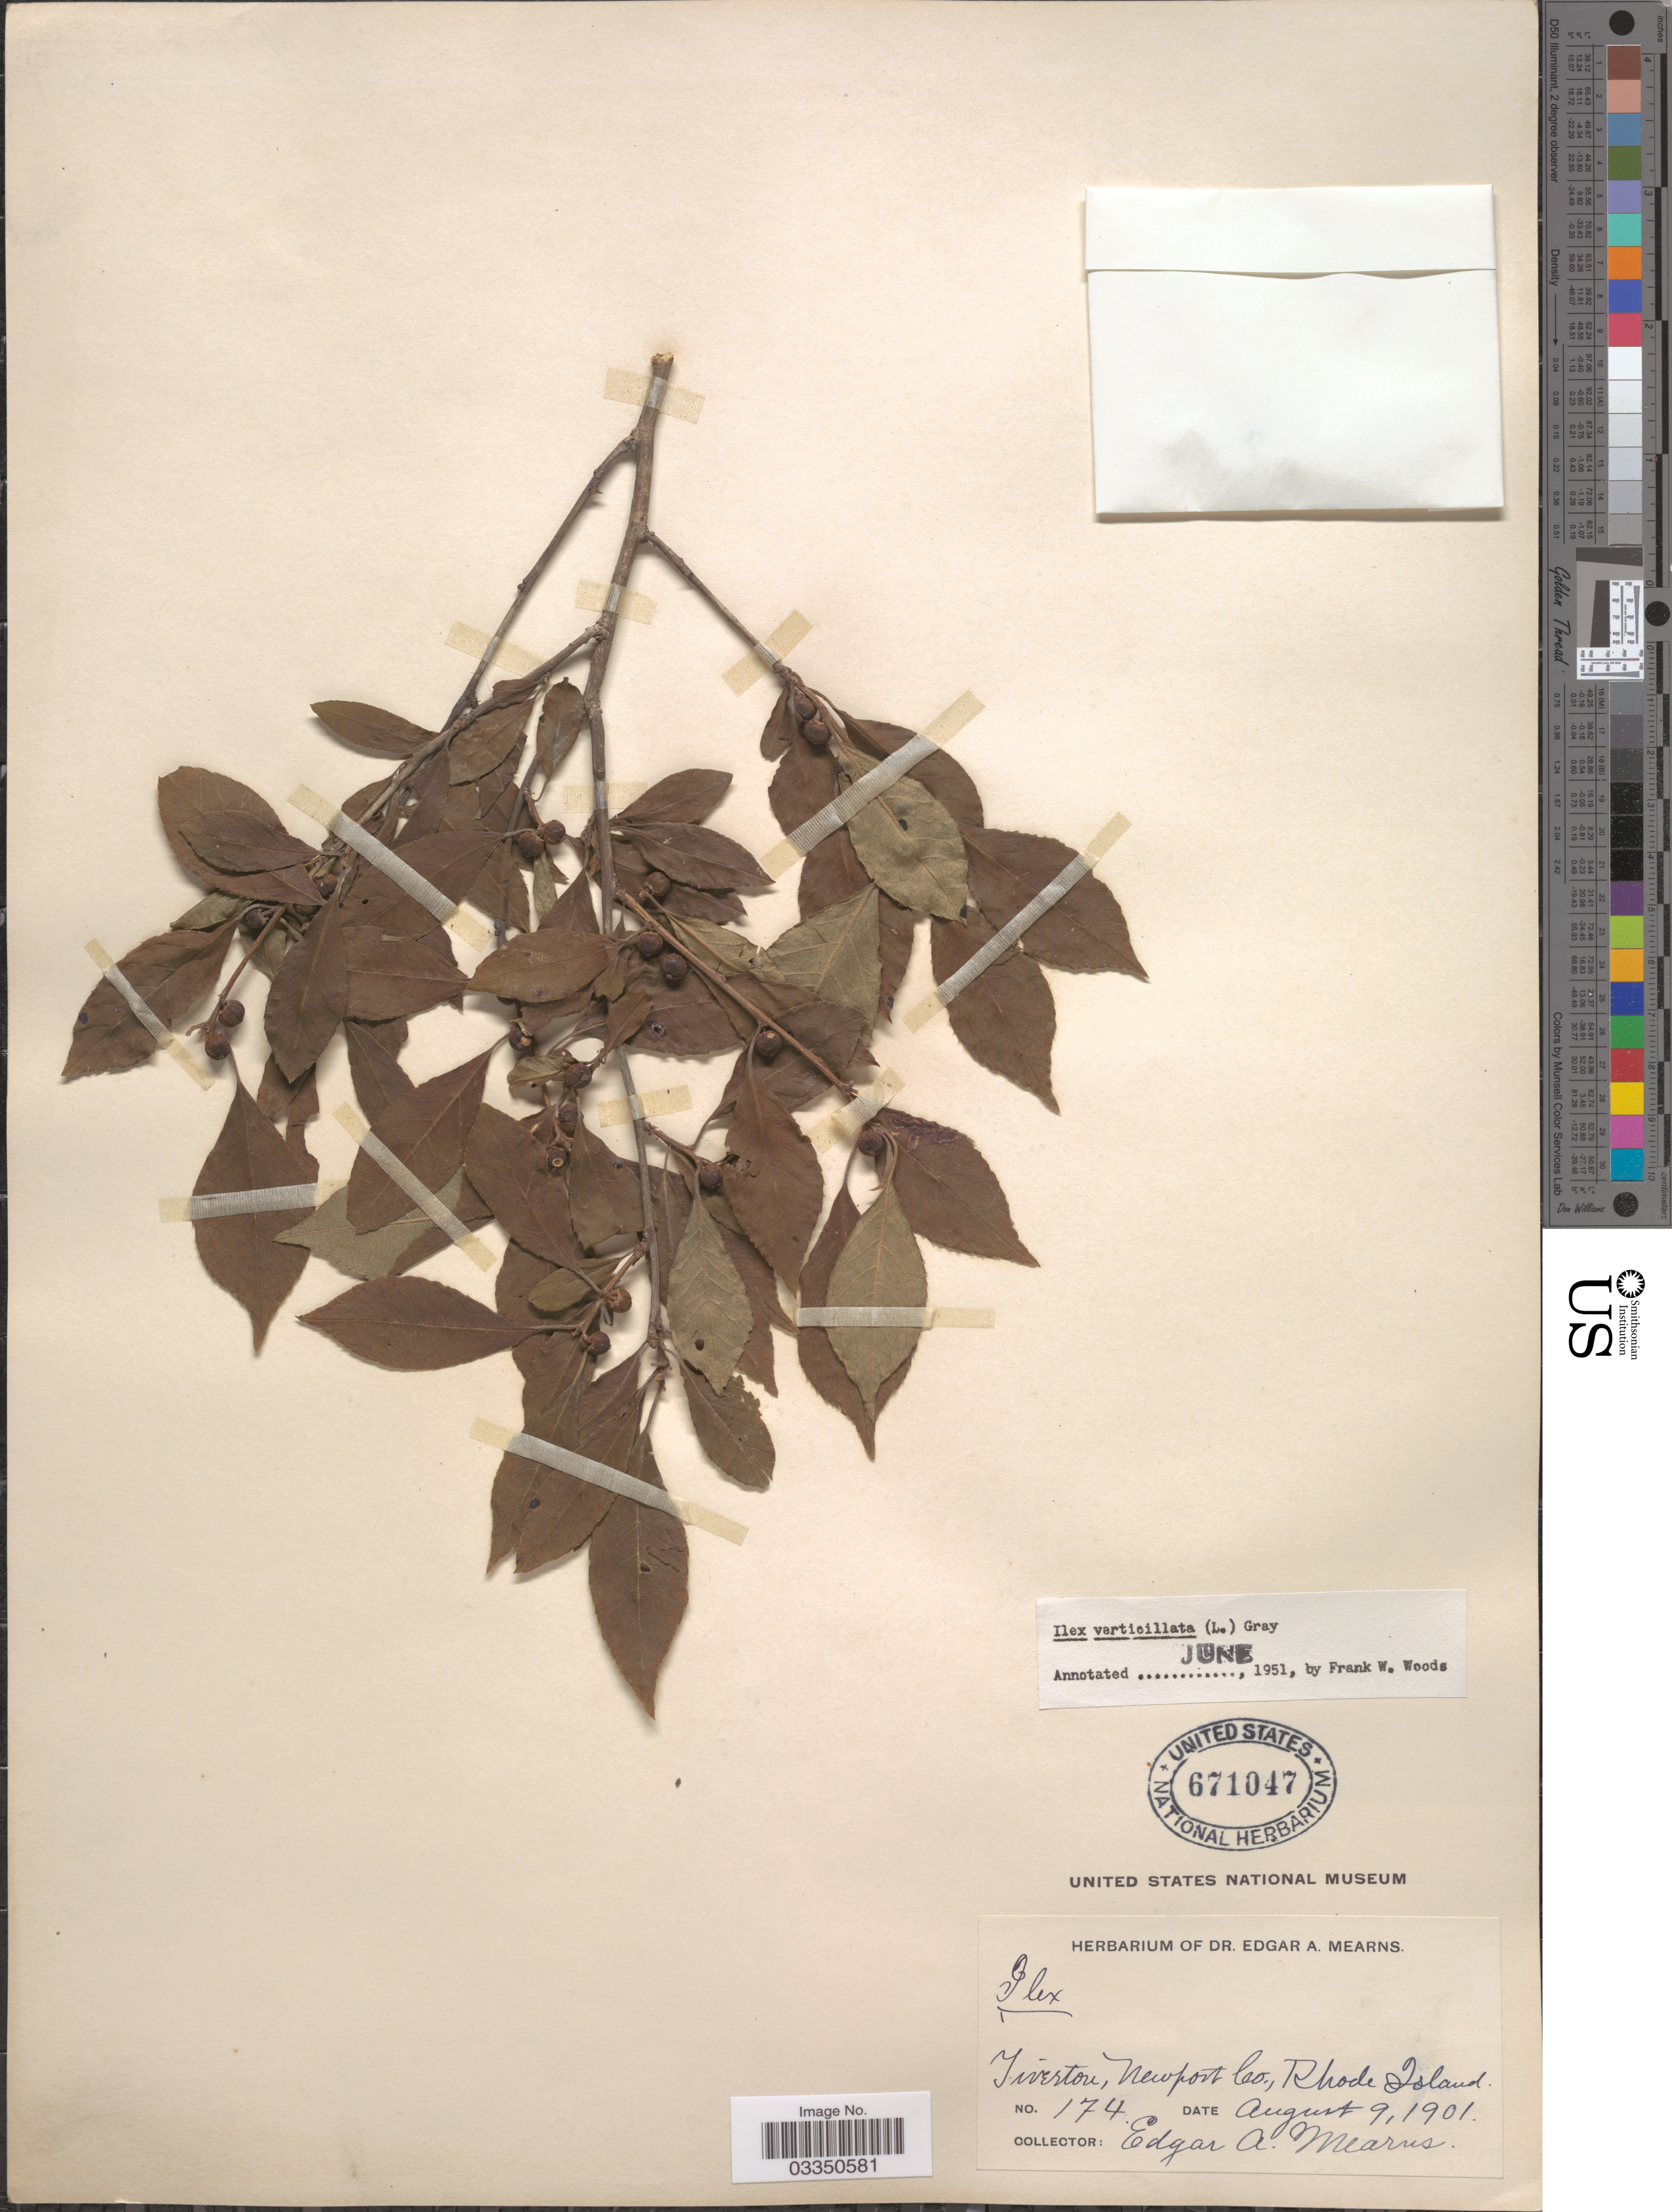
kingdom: Plantae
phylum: Tracheophyta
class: Magnoliopsida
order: Aquifoliales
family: Aquifoliaceae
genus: Ilex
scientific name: Ilex verticillata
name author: (L.) A. Gray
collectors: E. A. Mearns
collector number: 174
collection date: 1901-08-09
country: United States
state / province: Rhode Island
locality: Tiverton, Newport Co.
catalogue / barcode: US 671047